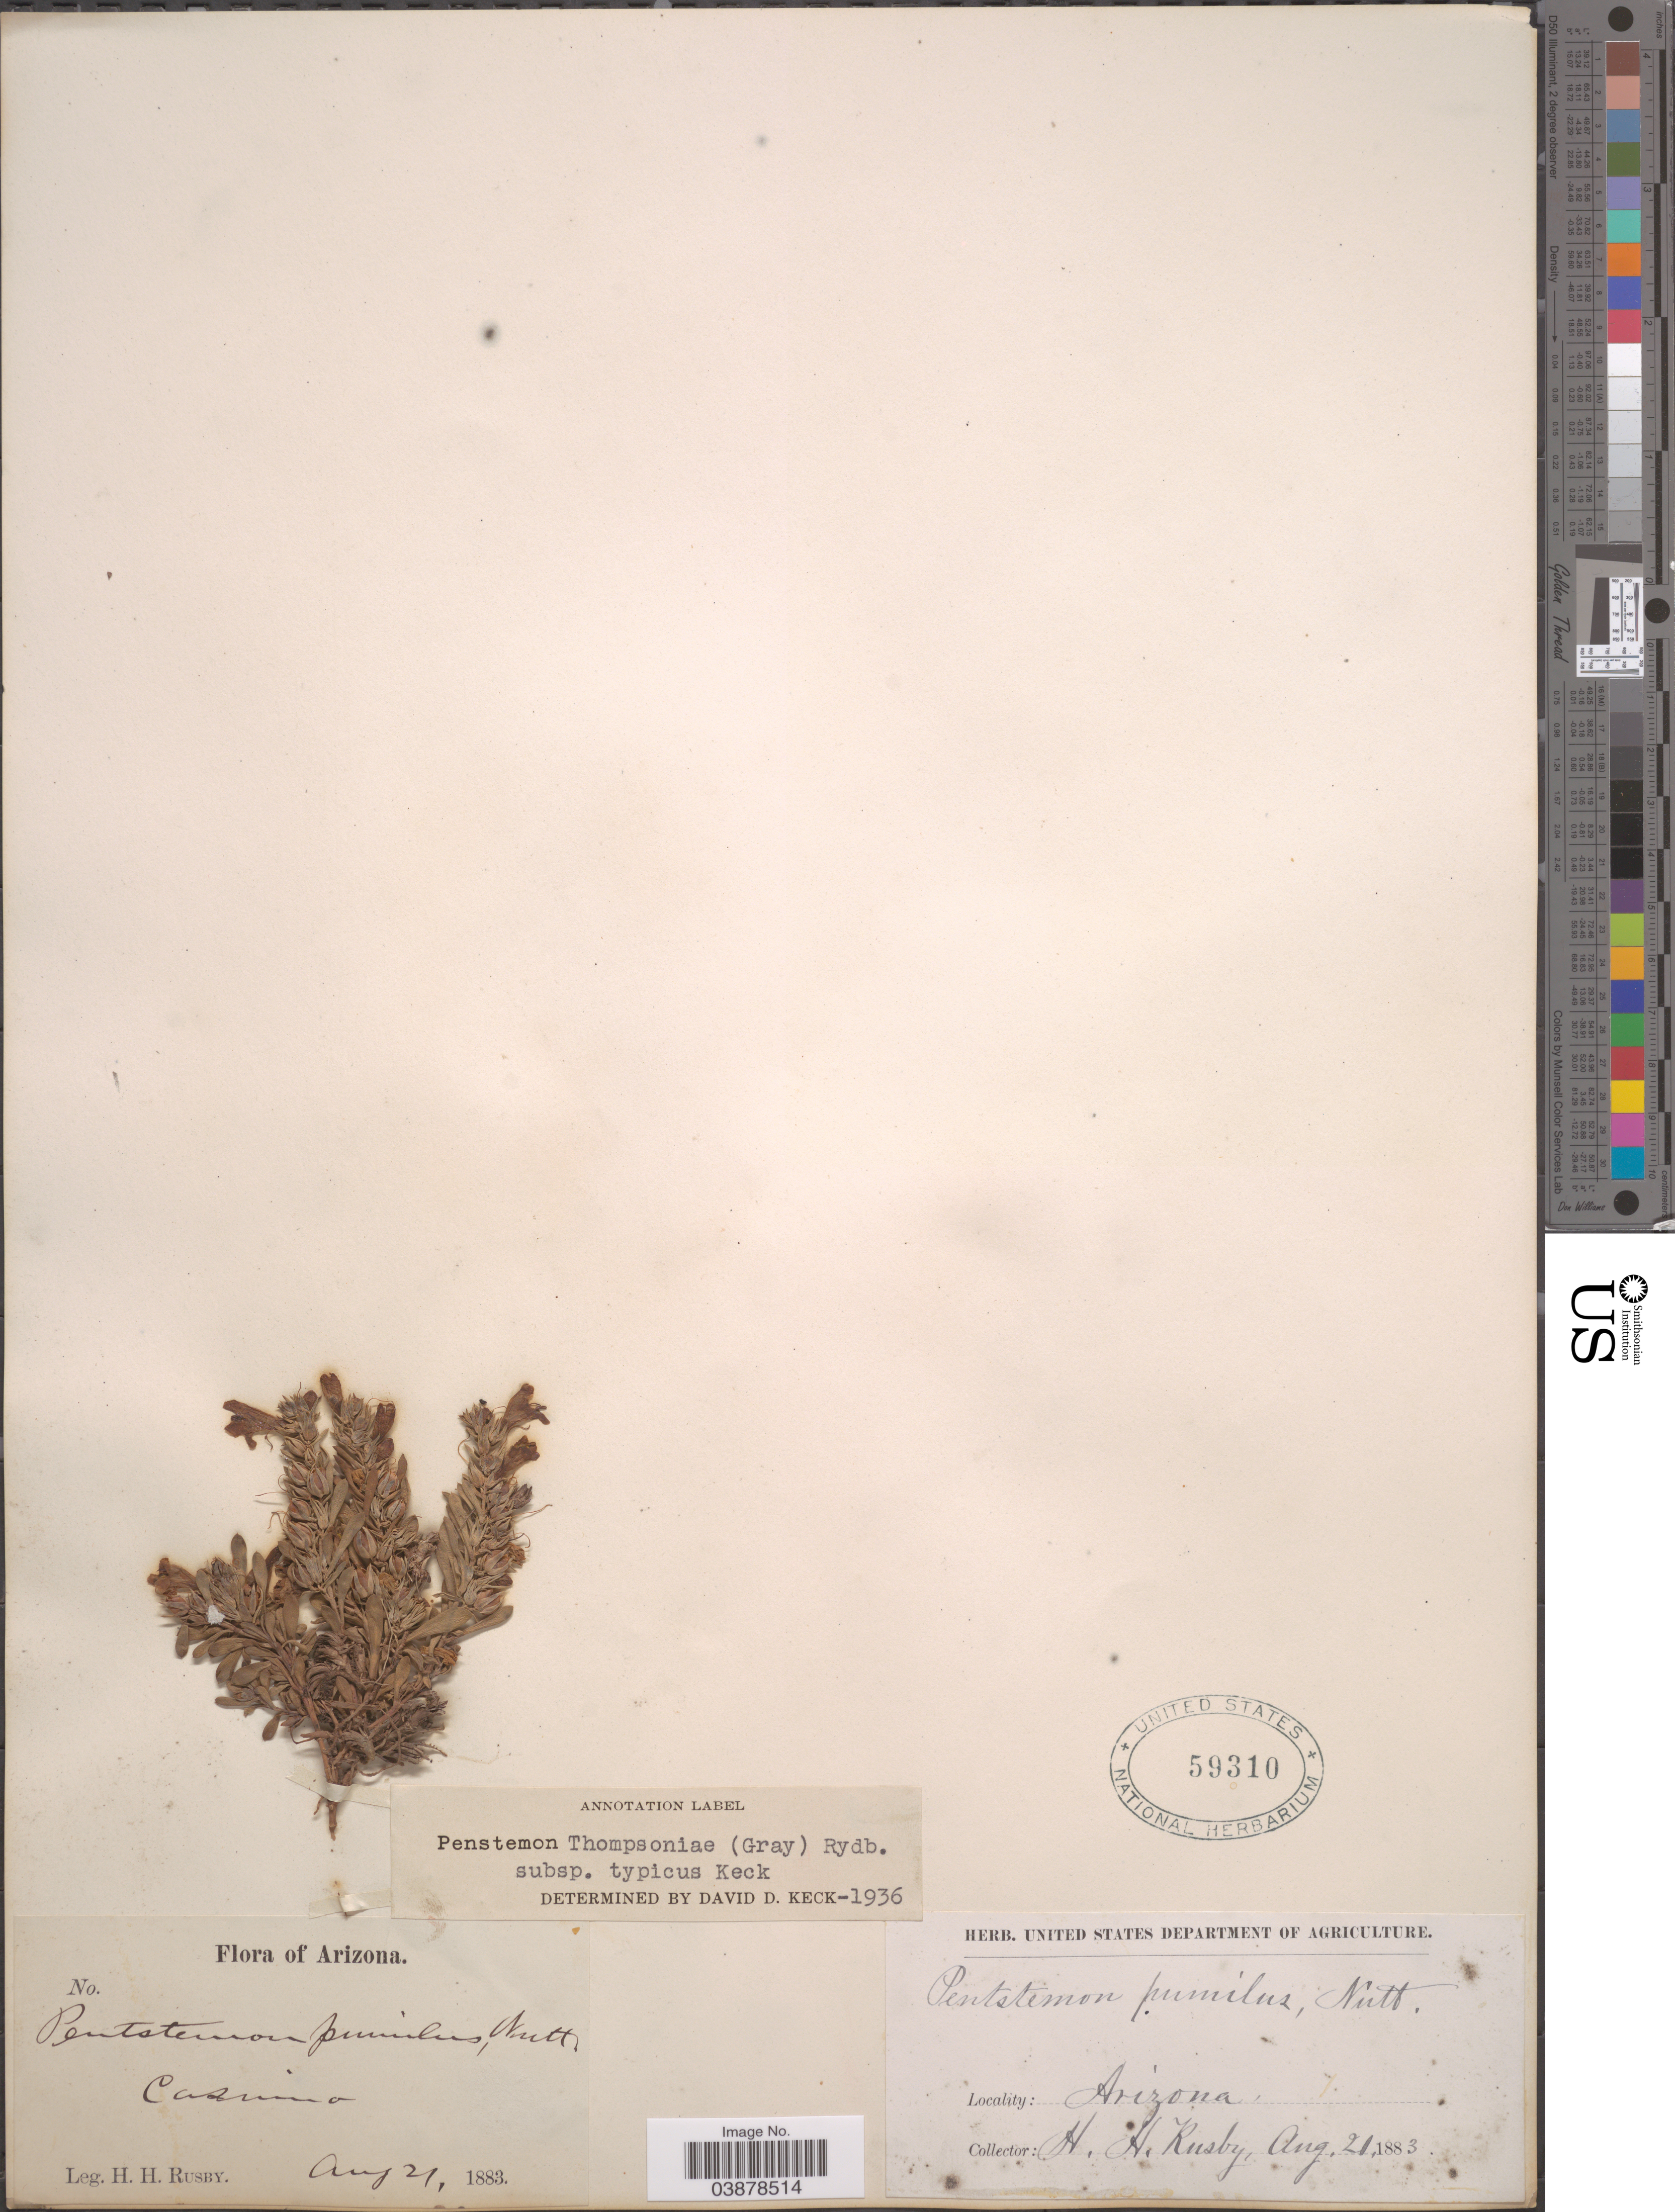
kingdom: Plantae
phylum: Tracheophyta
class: Magnoliopsida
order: Lamiales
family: Plantaginaceae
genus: Penstemon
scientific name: Penstemon thompsonaie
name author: (A. Gray) Rydb.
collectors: H. H. Rusby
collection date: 1883-08-21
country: United States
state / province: Arizona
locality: Cosnino.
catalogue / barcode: US 59310